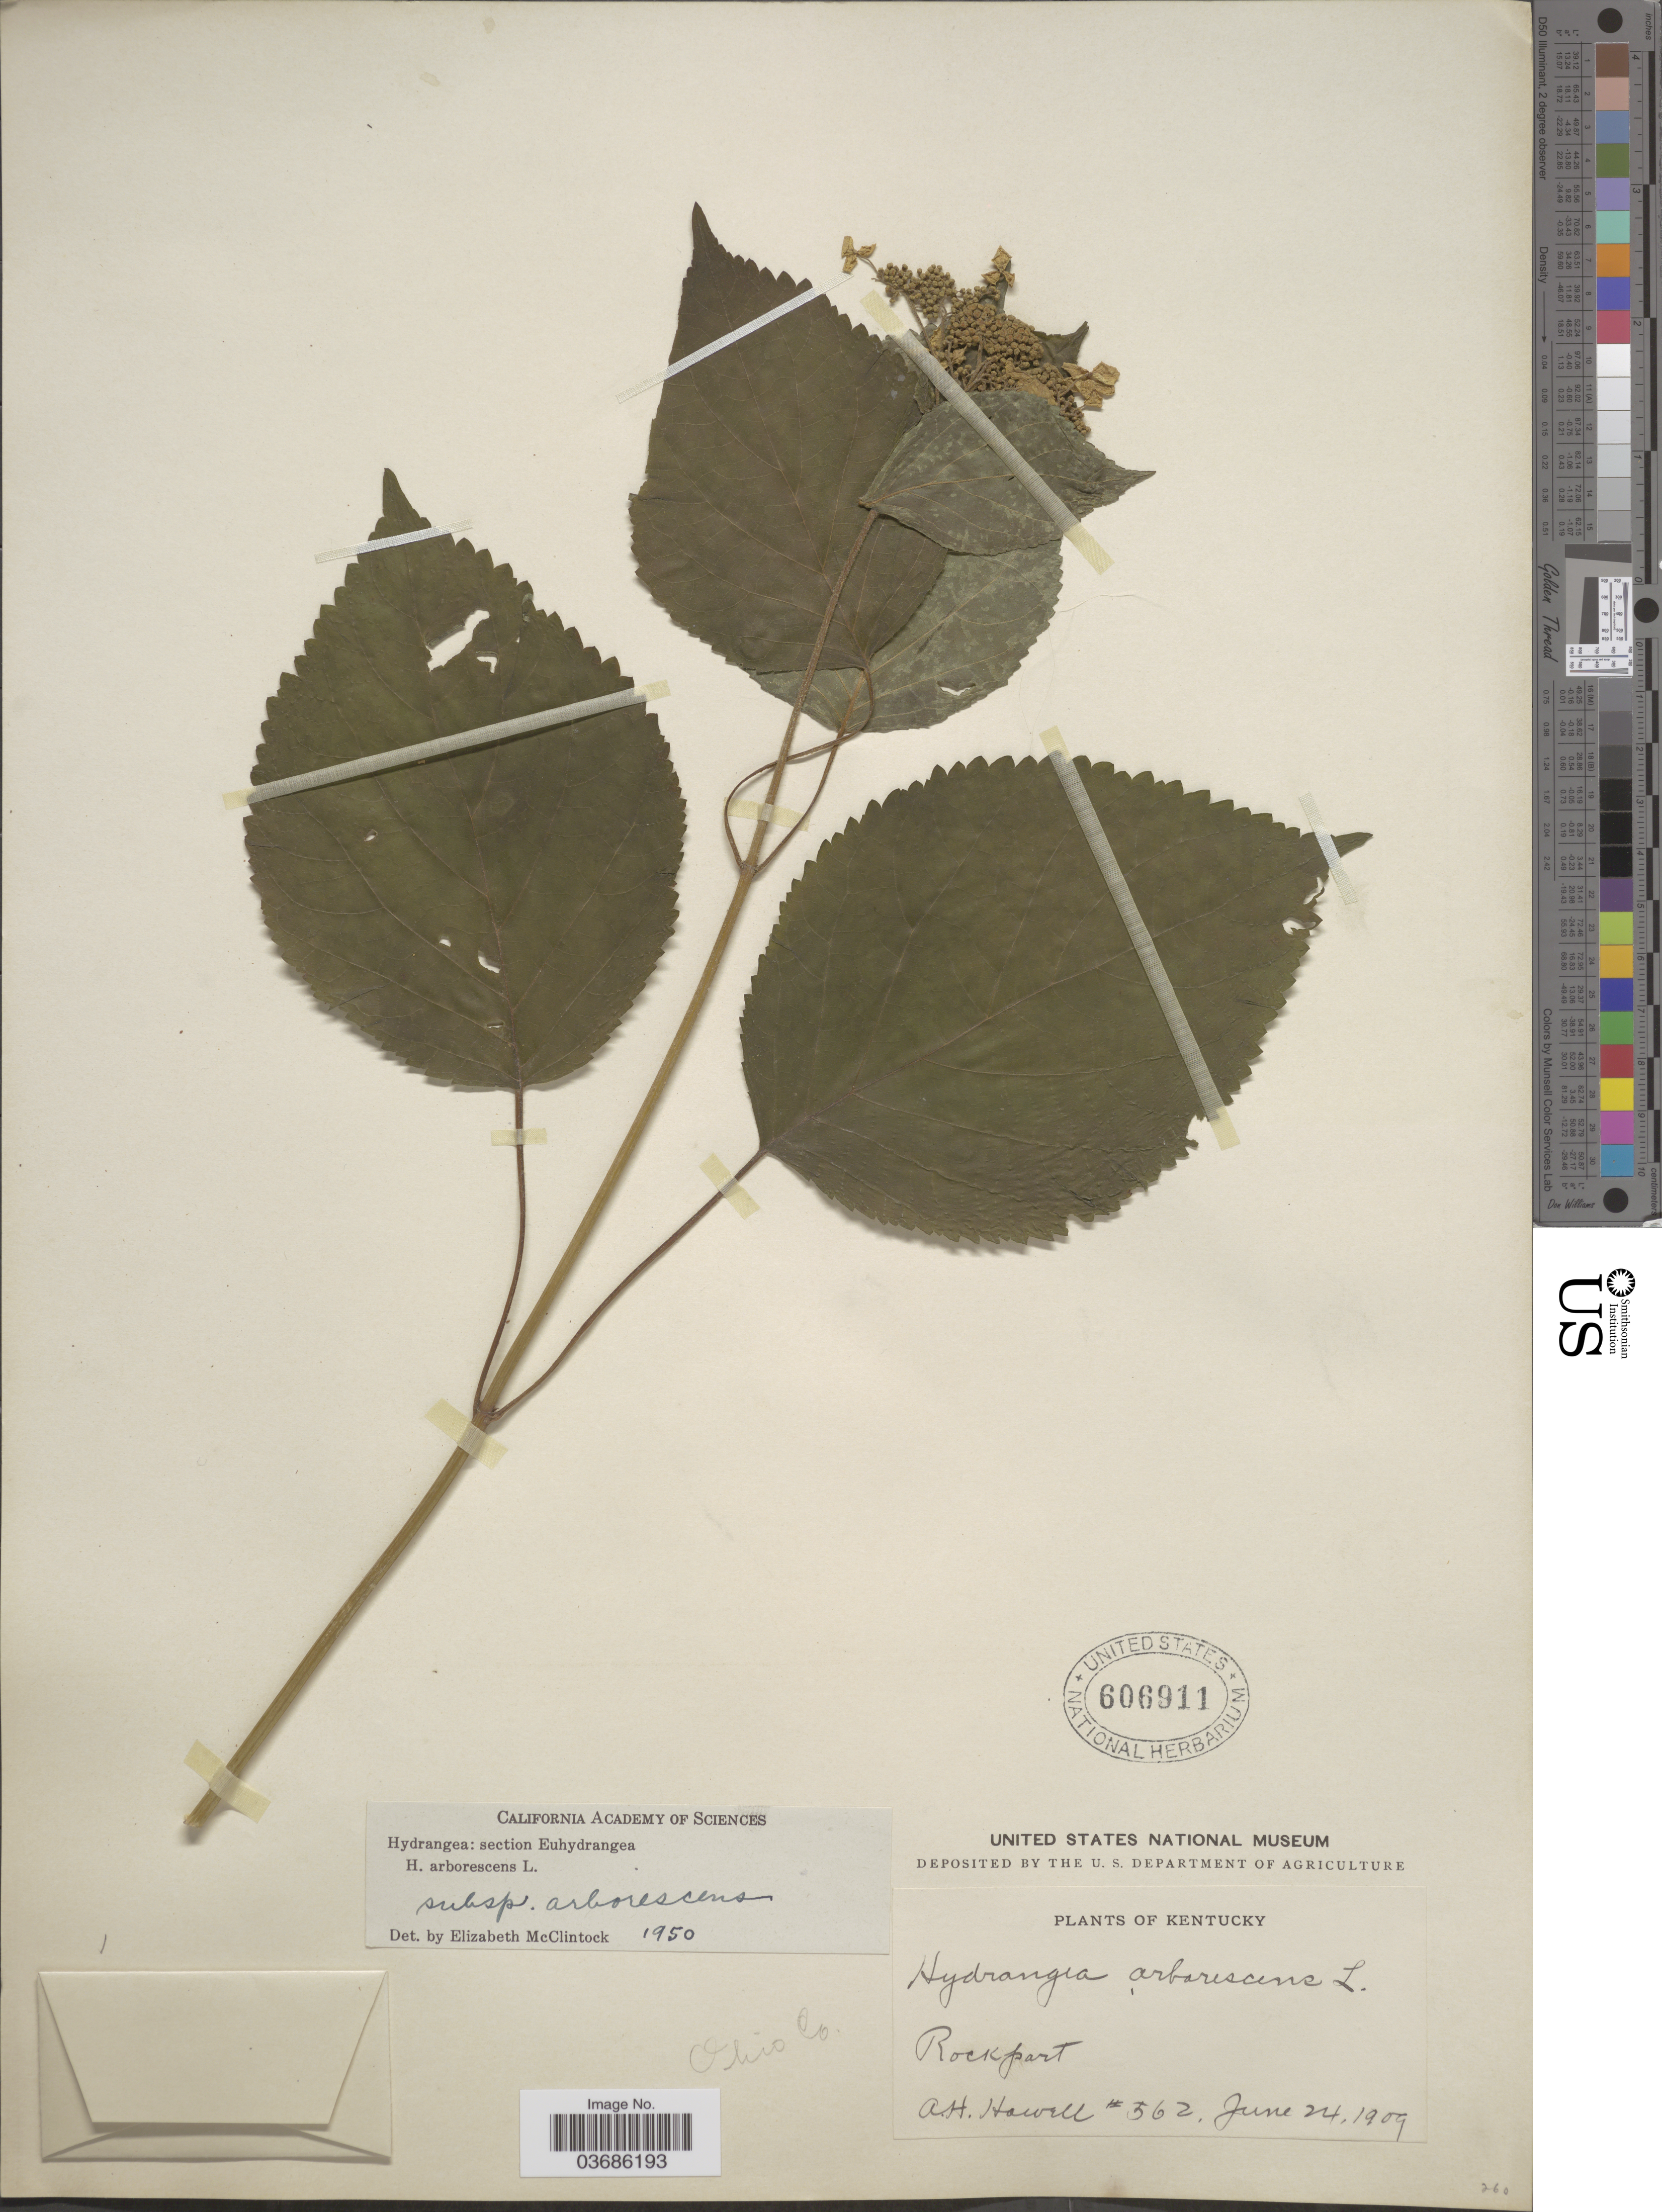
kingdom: Plantae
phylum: Tracheophyta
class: Magnoliopsida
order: Cornales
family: Hydrangeaceae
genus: Hydrangea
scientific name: Hydrangea arborescens subsp. arborescens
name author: L.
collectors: A. Howell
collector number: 562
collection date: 1909-06-24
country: United States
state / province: Kentucky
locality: Rockport. Ohio Co.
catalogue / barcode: US 606911